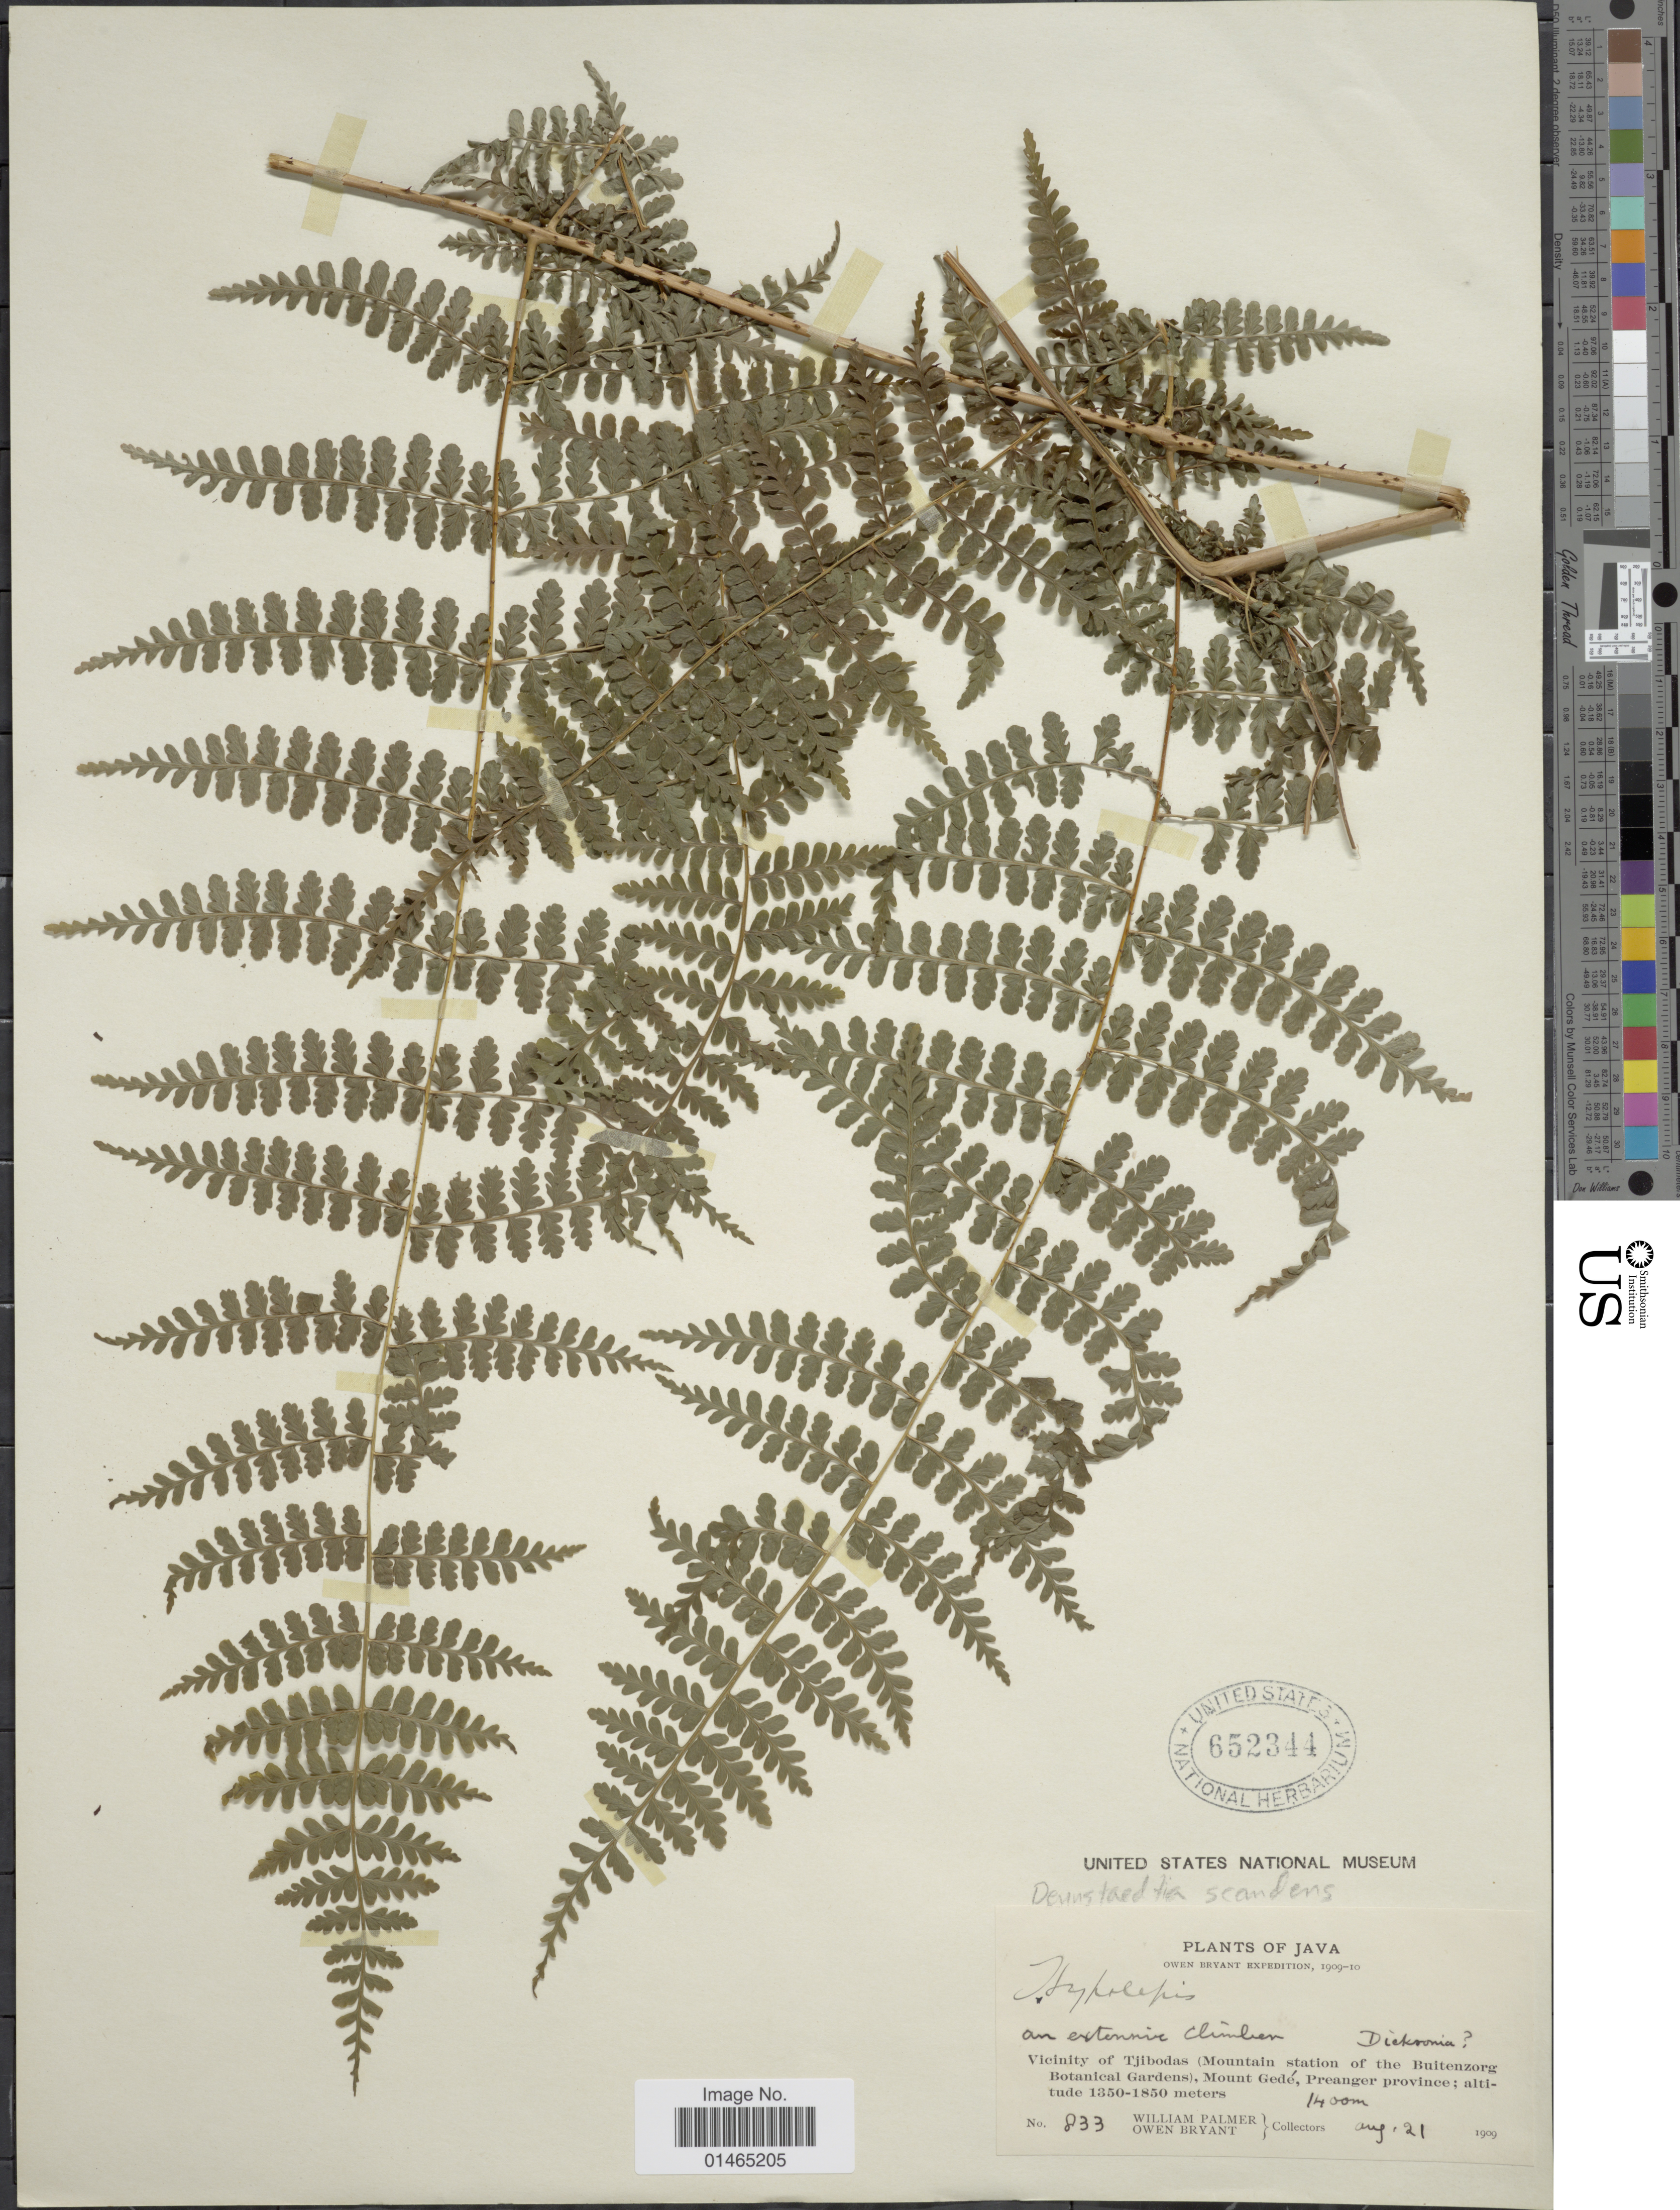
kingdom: Plantae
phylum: Tracheophyta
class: Polypodiopsida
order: Polypodiales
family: Dennstaedtiaceae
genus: Dennstaedtia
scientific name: Dennstaedtia scandens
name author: (Blume) S. Moore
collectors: W. Palmer & O. Bryant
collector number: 833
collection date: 1909-08-21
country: Indonesia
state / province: Java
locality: Vicinity of Tjibodas (Mountain station of the Buitenzorg Botanical Gardens), Mount Gedé, Preanger province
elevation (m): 1400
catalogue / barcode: US 652344